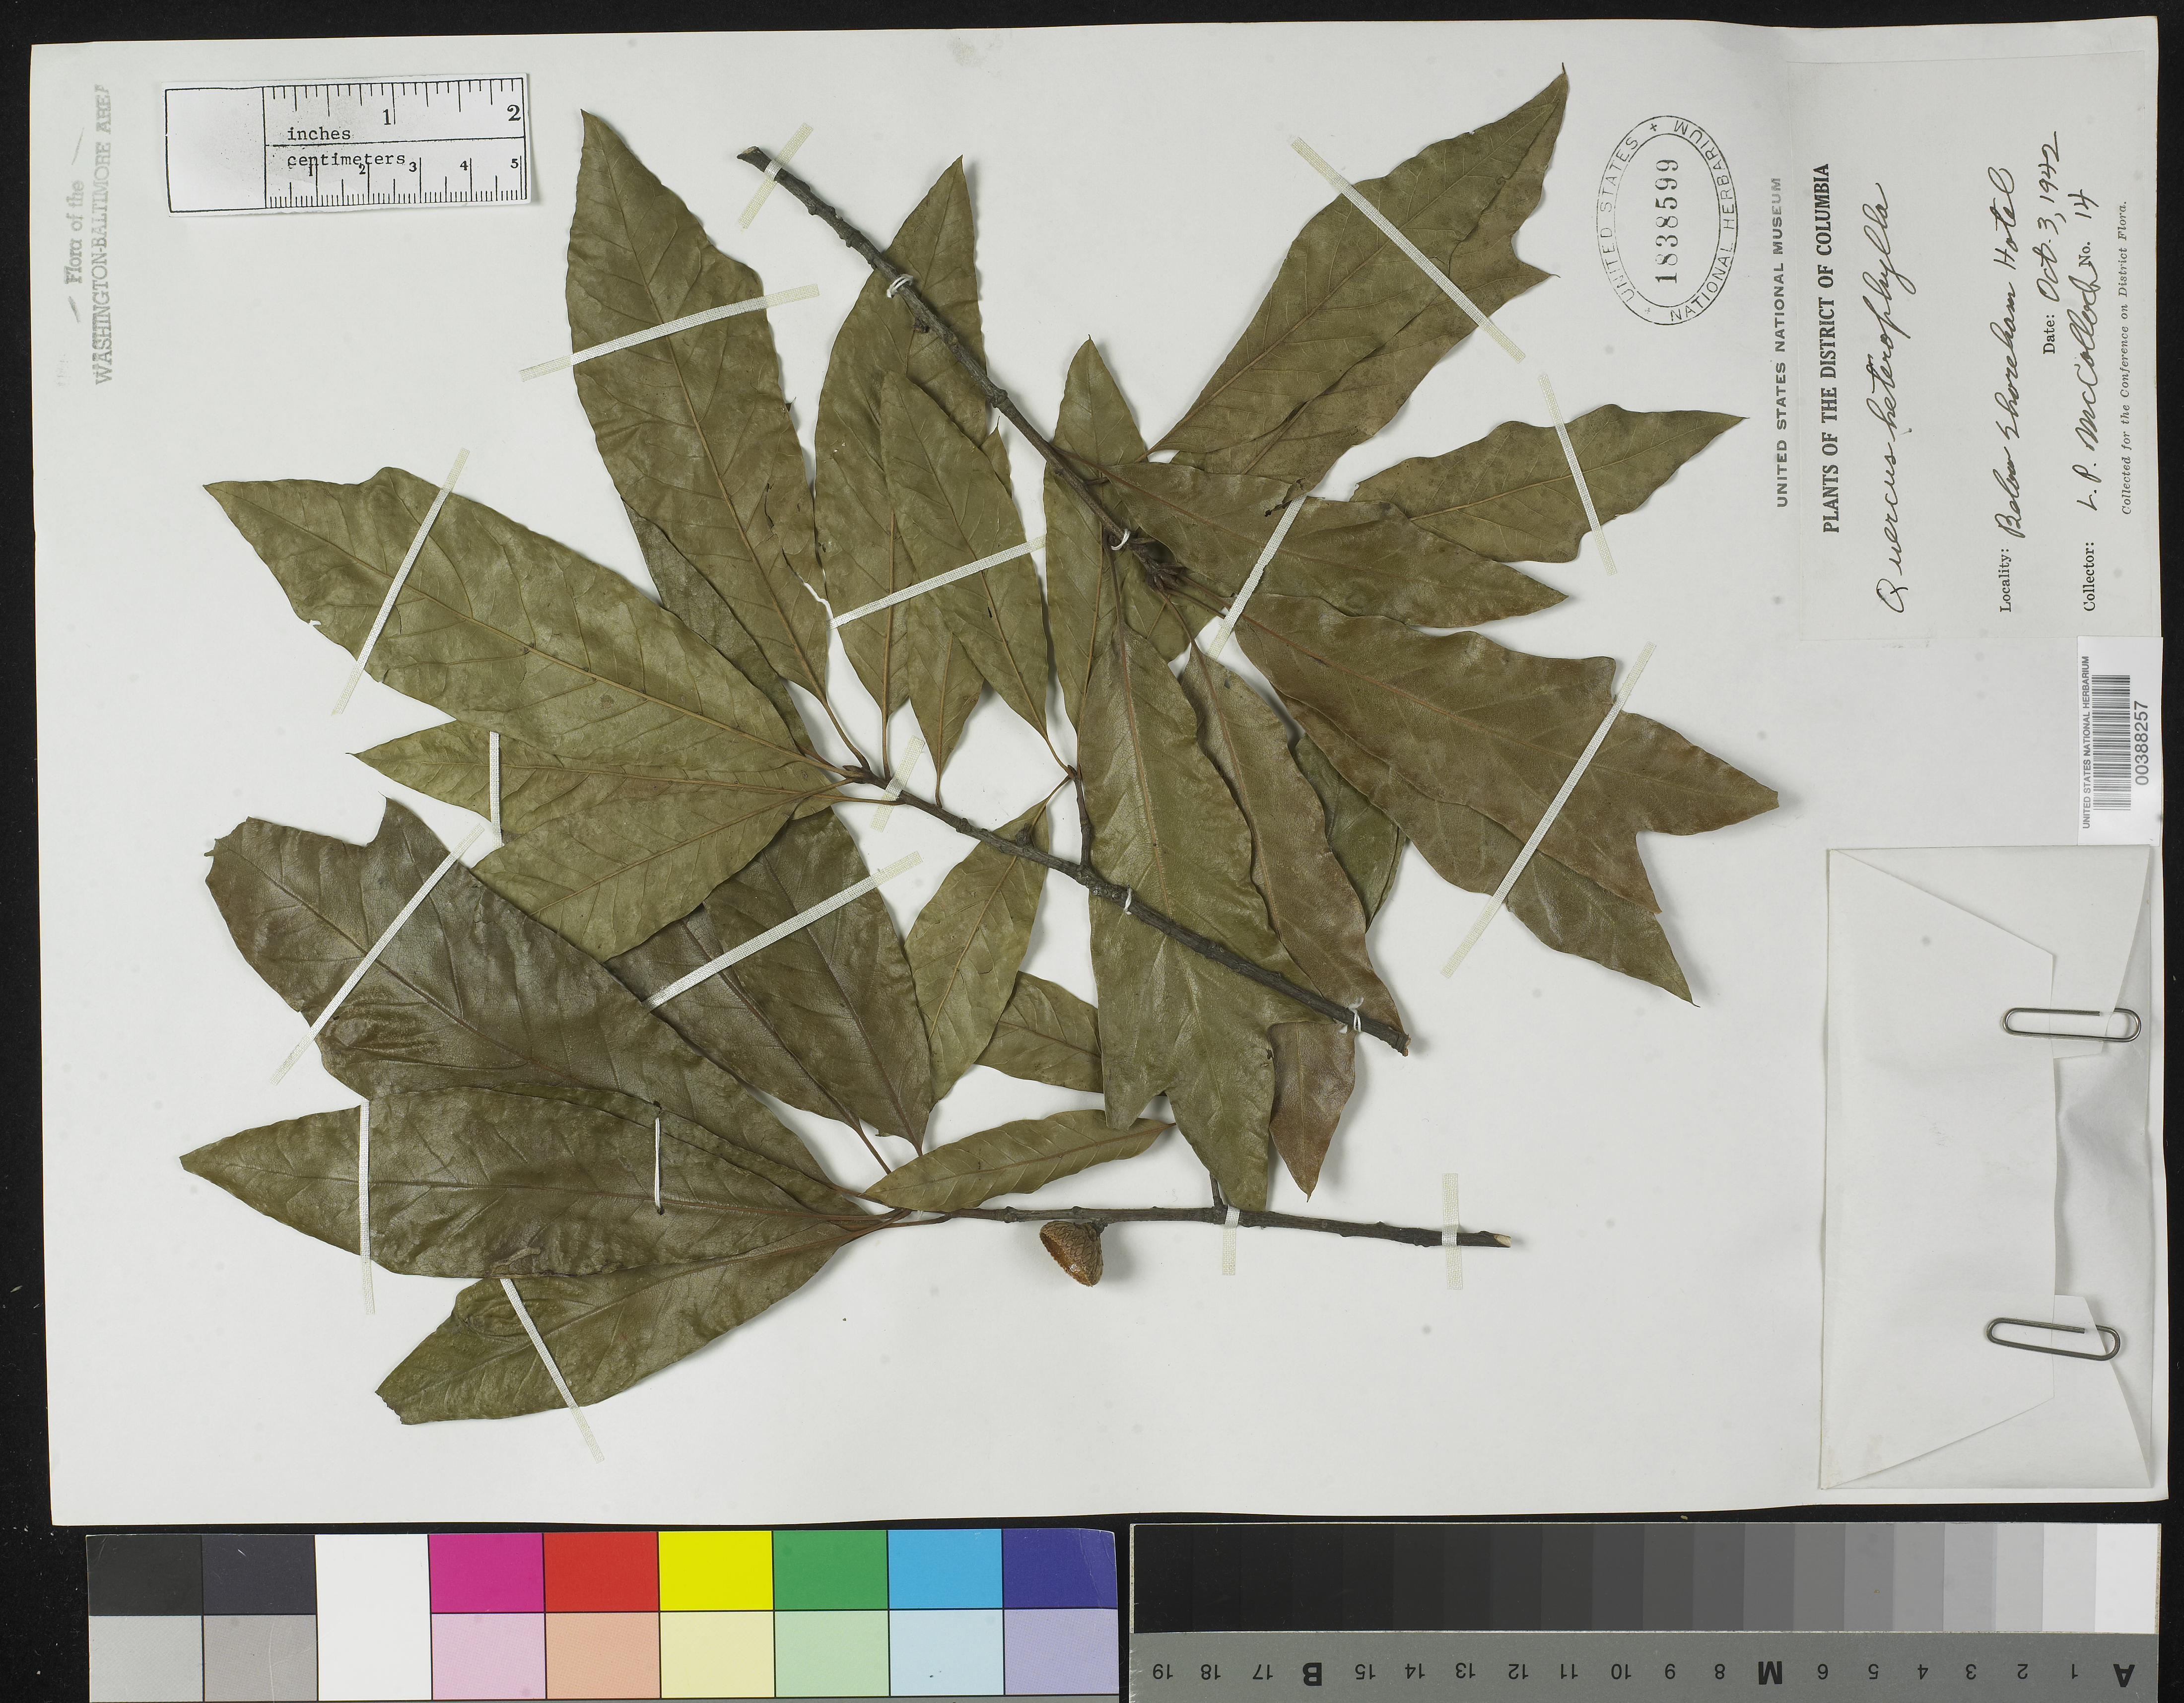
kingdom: Plantae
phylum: Tracheophyta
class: Magnoliopsida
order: Fagales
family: Fagaceae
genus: Quercus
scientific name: Quercus x heterophylla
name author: Michx.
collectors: L. McColloch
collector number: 14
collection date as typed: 03 Oct 1942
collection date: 1942-10-03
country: United States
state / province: District of Columbia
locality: Below Shoreham Hotel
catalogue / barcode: US 1838599